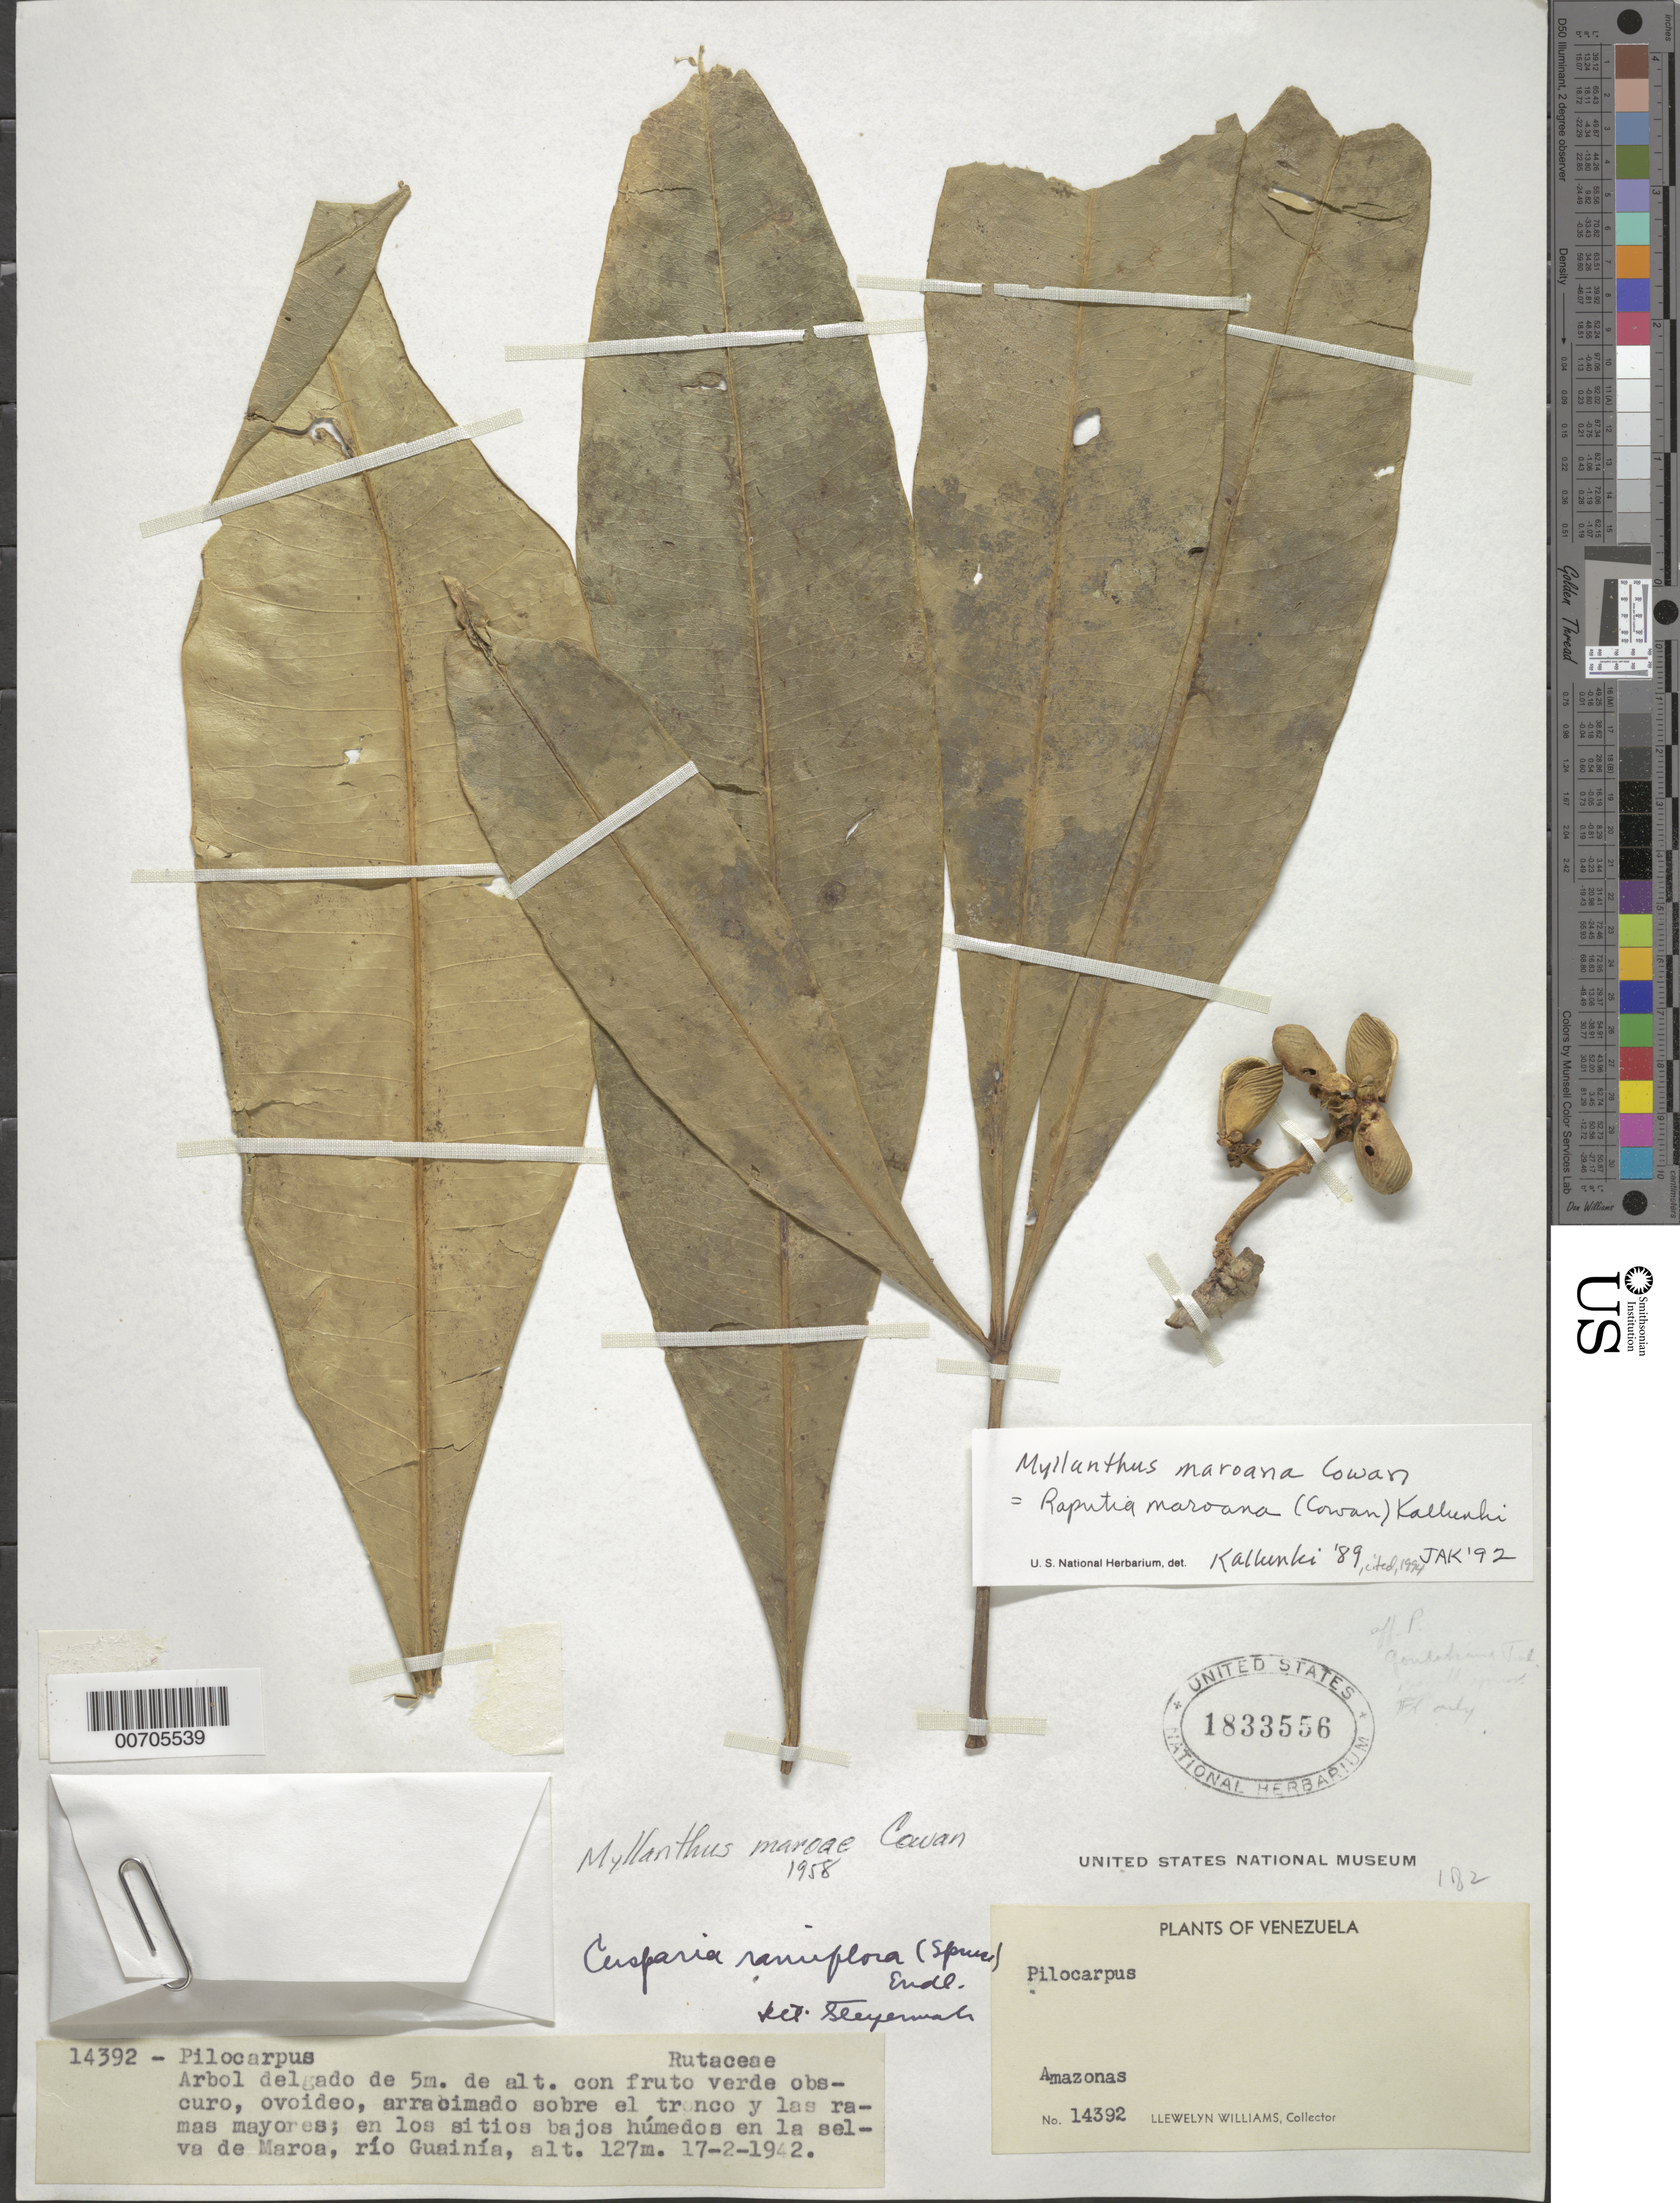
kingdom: Plantae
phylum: Tracheophyta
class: Magnoliopsida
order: Sapindales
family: Rutaceae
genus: Raputia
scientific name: Raputia maroana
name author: (R.S. Cowan) Kallunki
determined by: Kallunki, Jacquelyn A.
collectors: Ll. Williams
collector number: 14392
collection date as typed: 17-Feb-42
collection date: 1942-02-17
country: Venezuela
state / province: Amazonas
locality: Maroa, Río Guainía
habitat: Sitios bajos hujedos en la selva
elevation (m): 127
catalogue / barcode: US 1833556